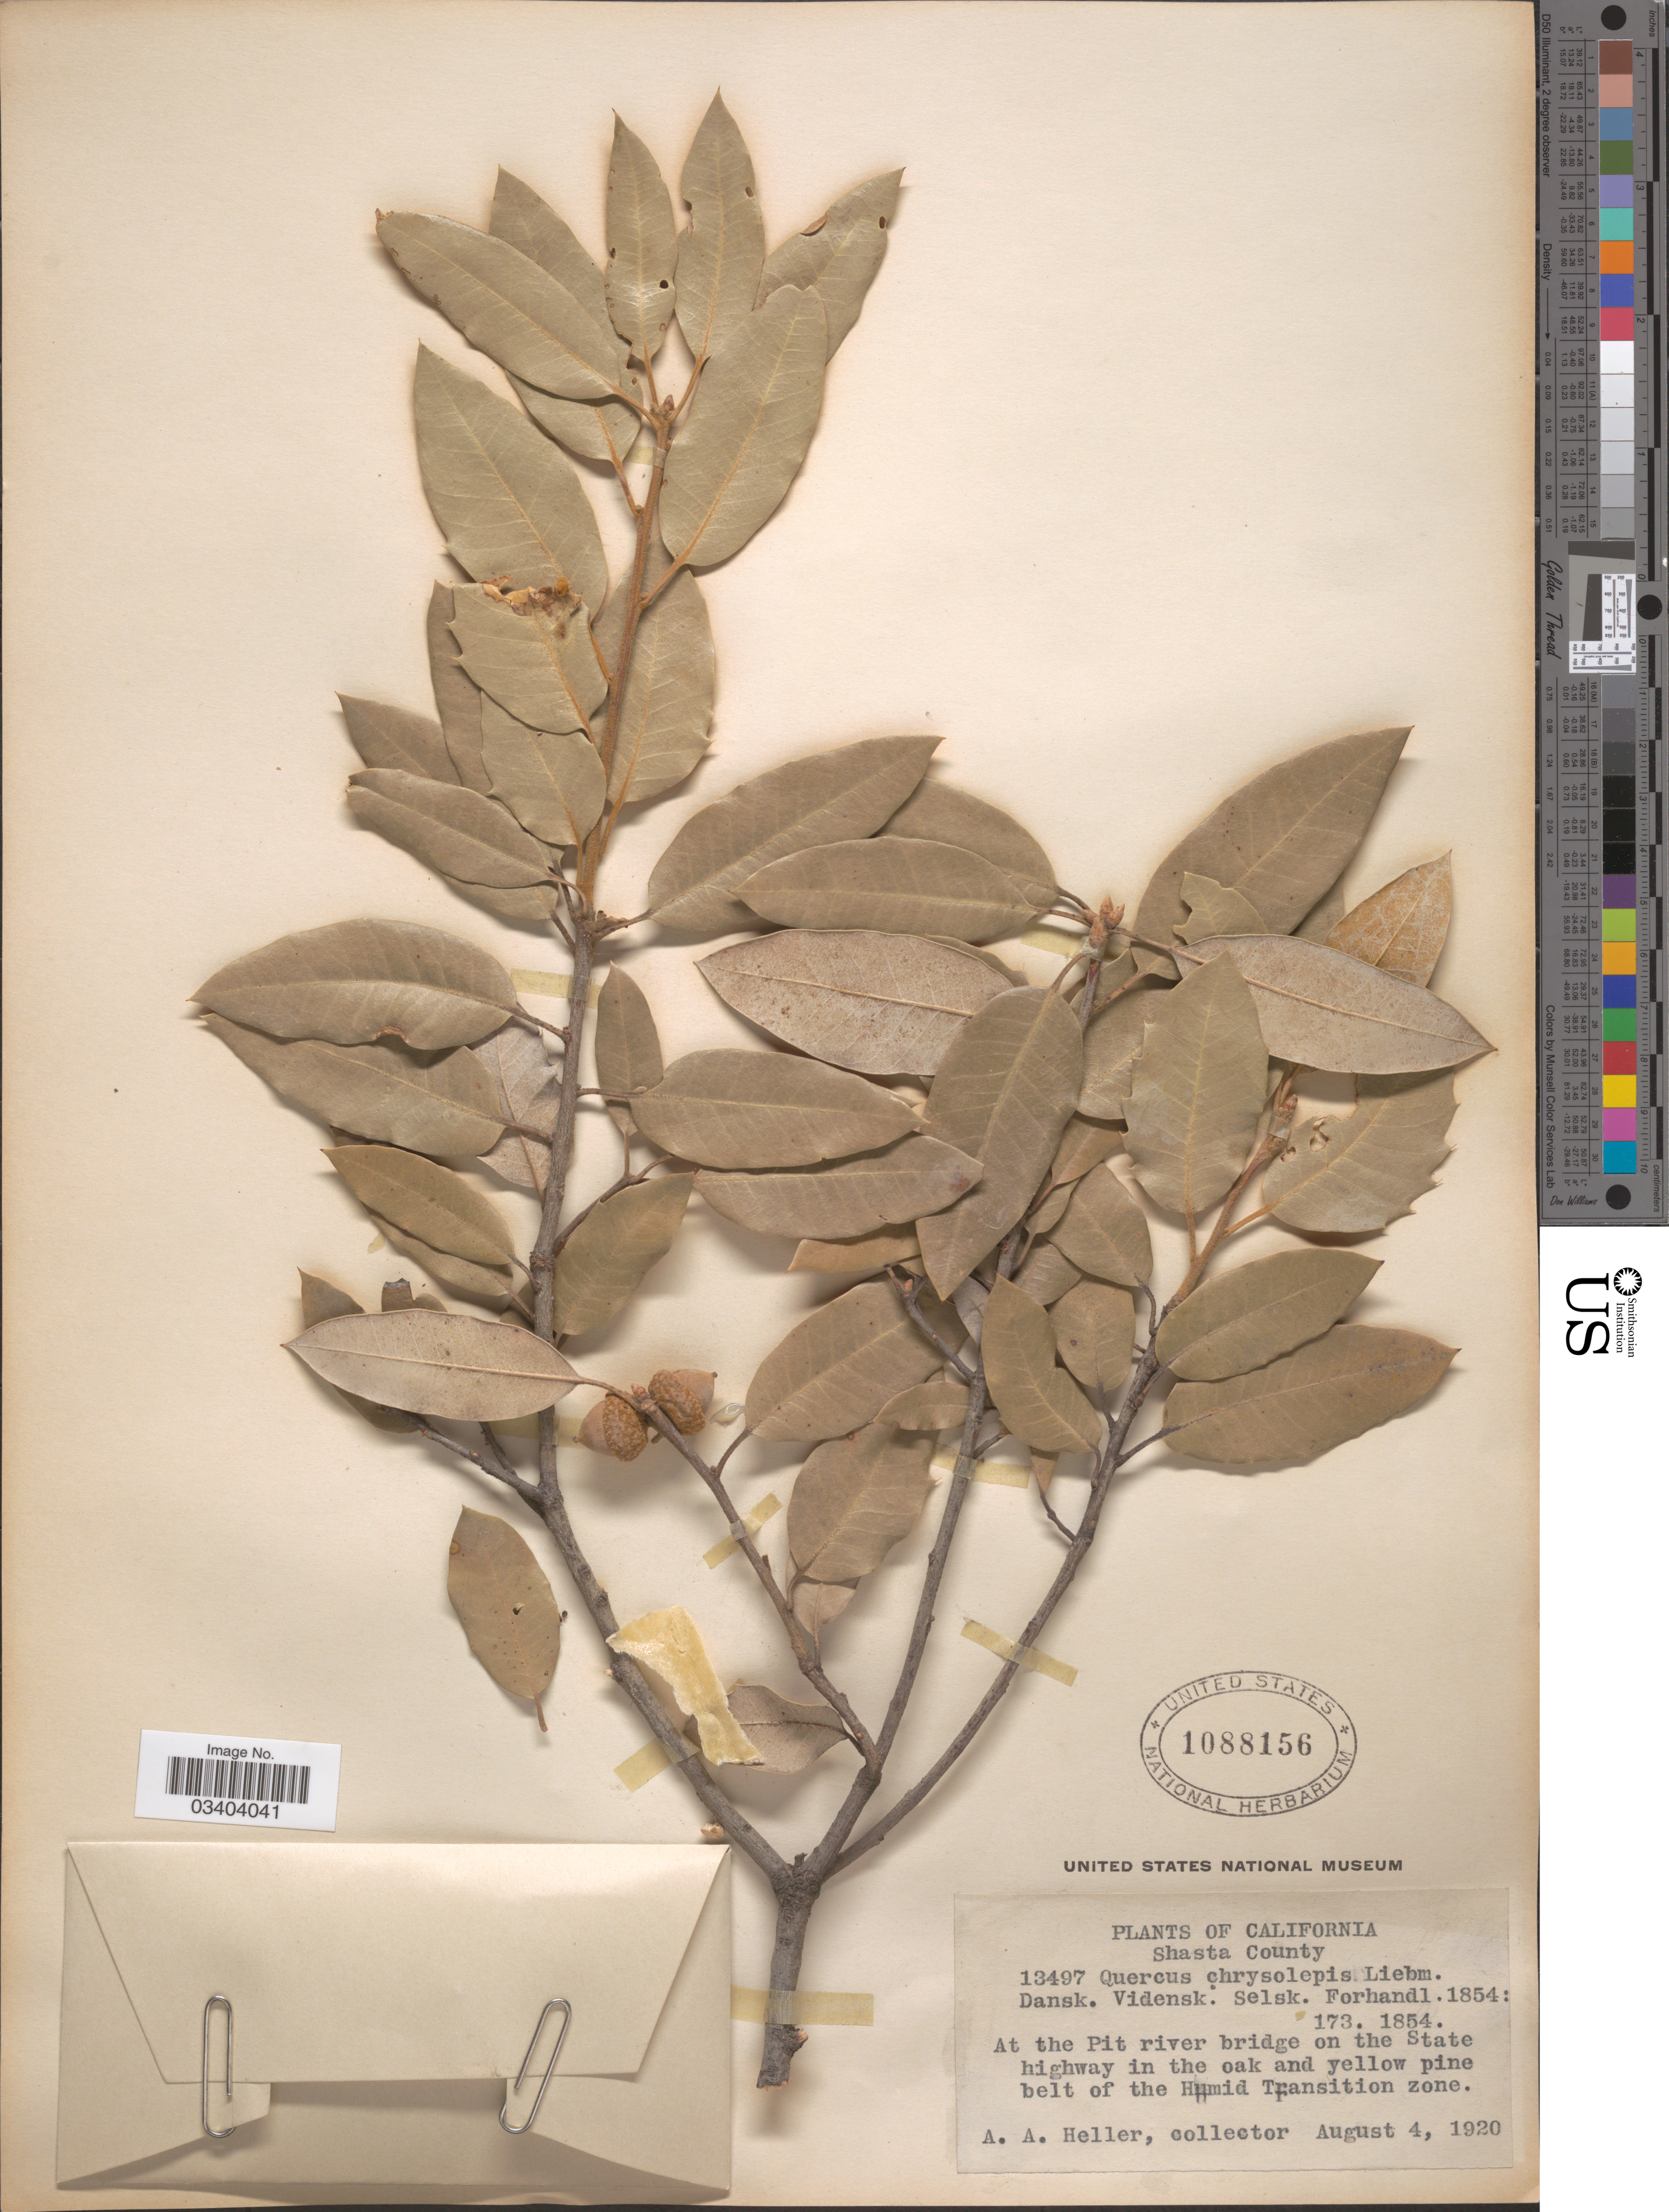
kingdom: Plantae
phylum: Tracheophyta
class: Magnoliopsida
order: Fagales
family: Fagaceae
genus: Quercus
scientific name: Quercus chrysolepis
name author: Liebm.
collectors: A. A. Heller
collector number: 13497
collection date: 1920-08-04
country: United States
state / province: California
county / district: Shasta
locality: Shasta County. At the Pit river bridge on the State highway in the oak and yellow pine belt of the Humid Transition zone.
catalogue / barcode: US 1088156